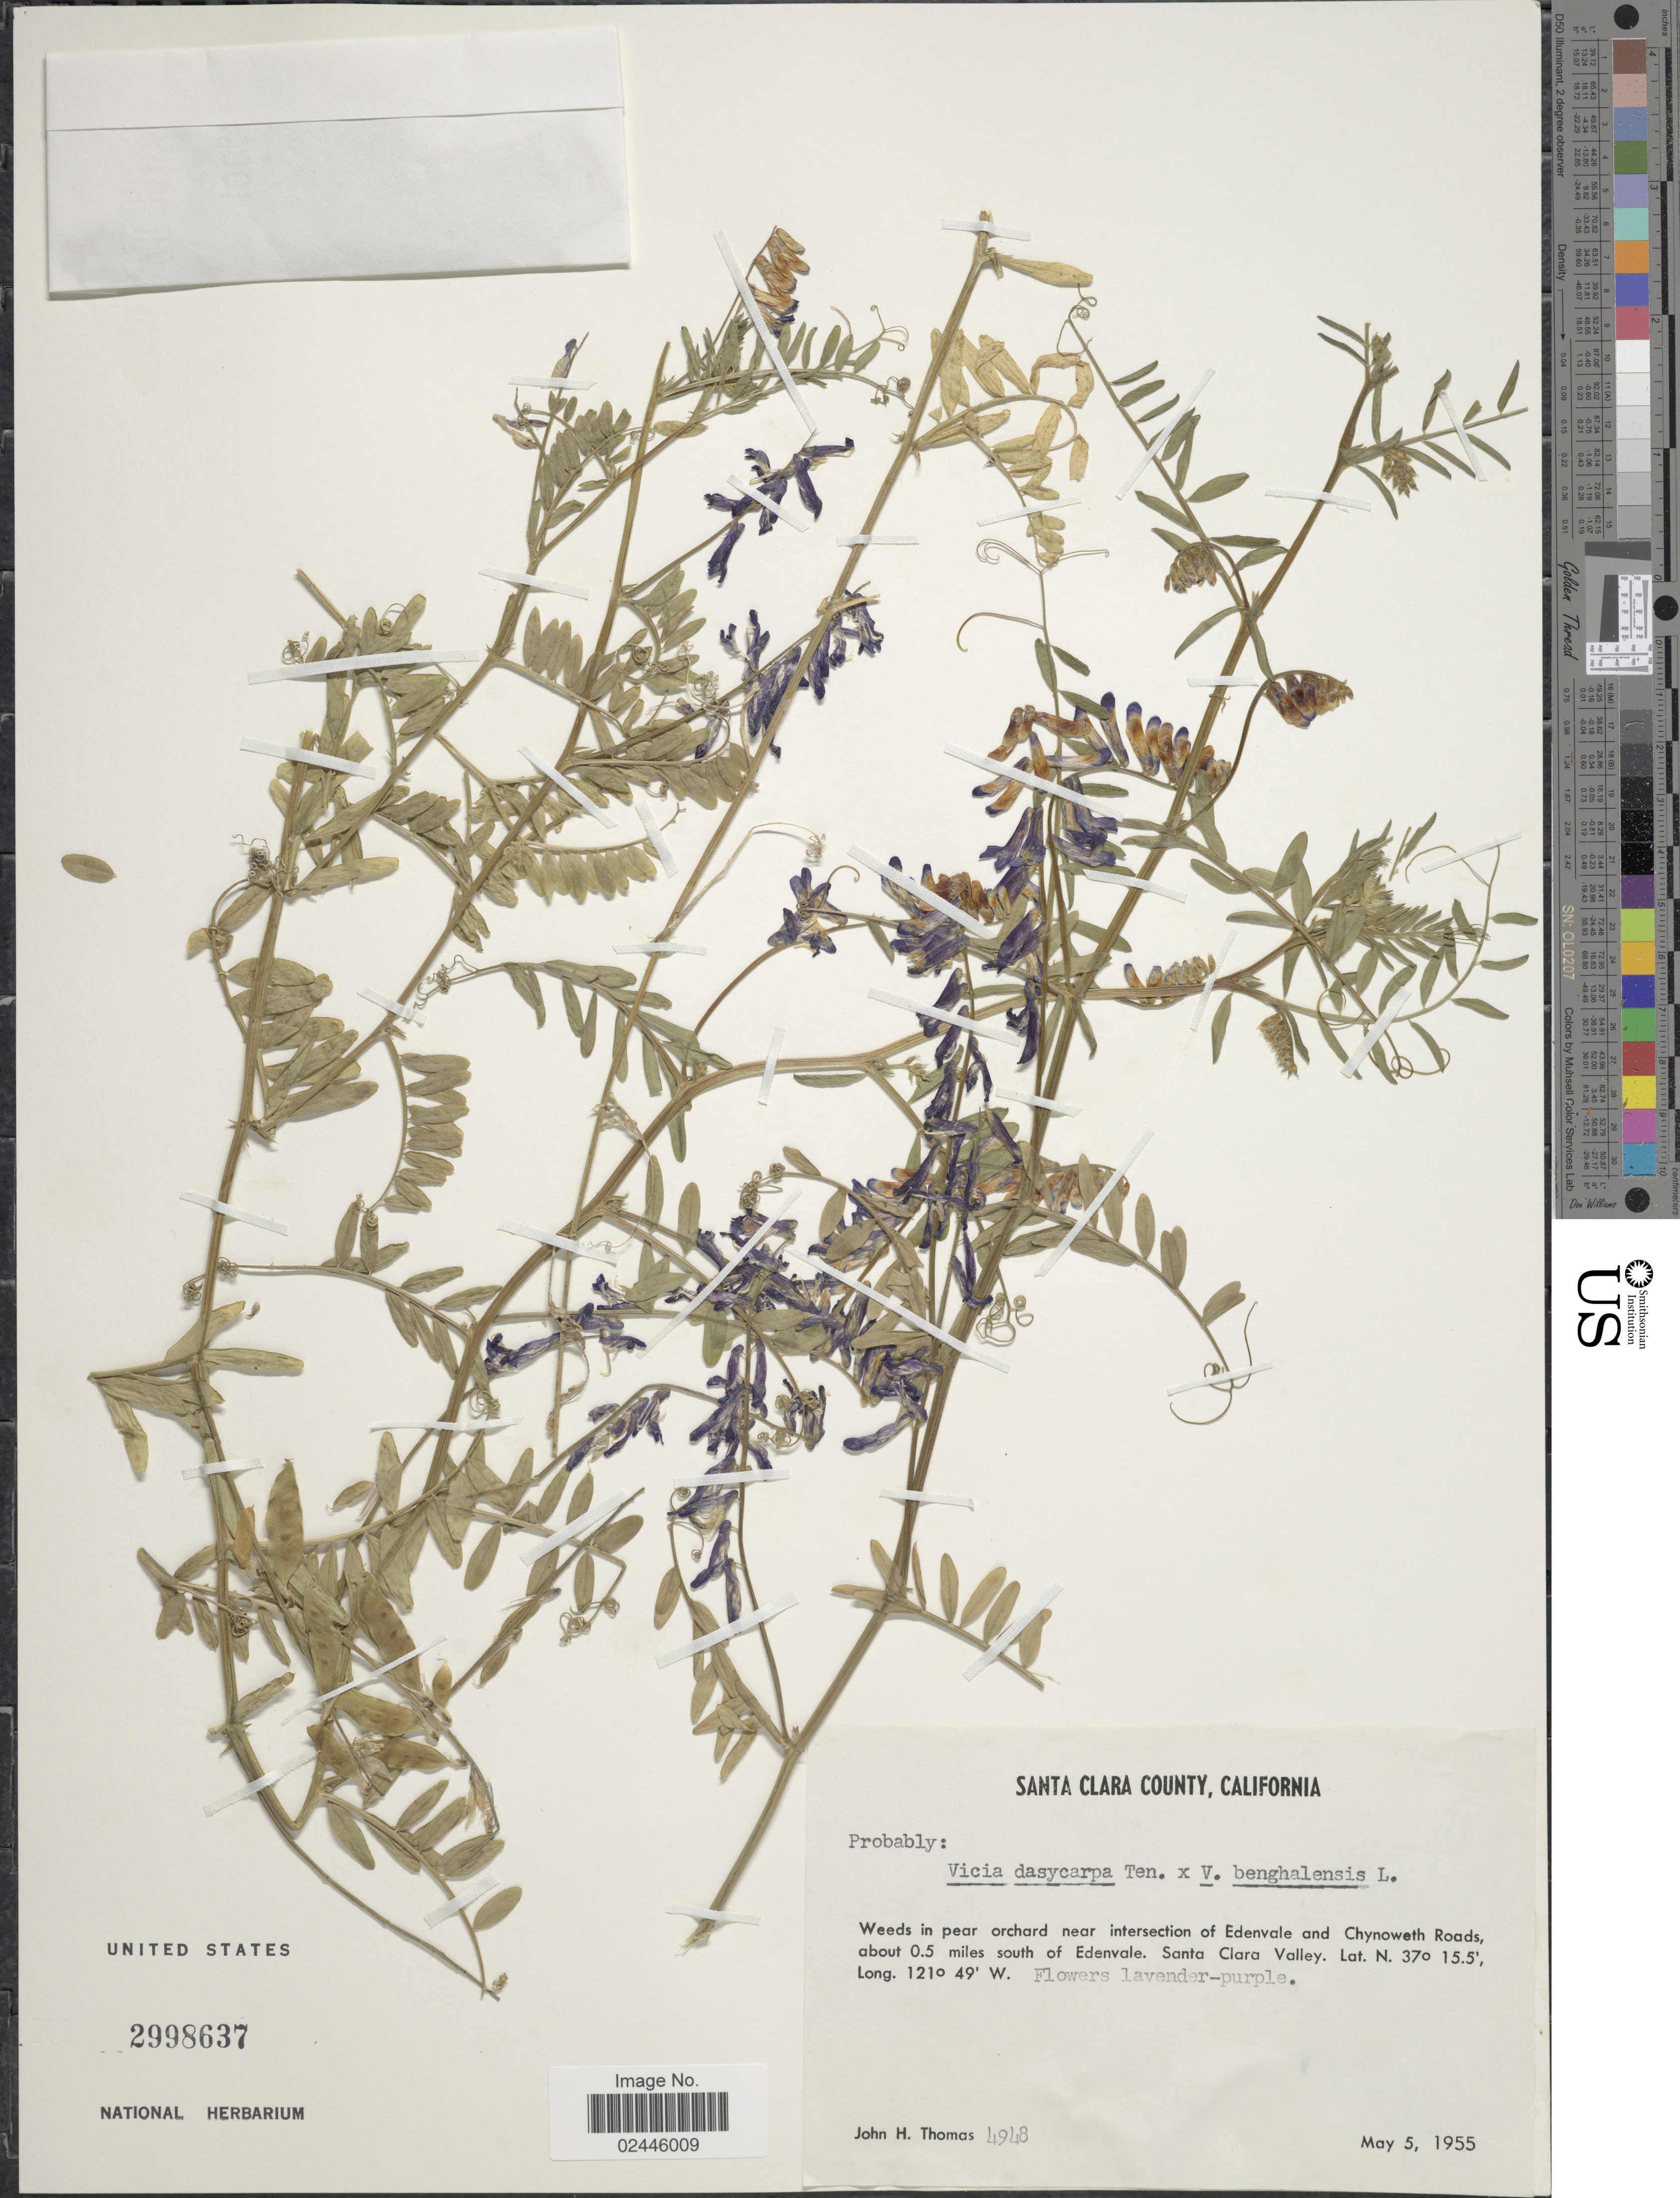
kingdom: Plantae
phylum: Tracheophyta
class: Magnoliopsida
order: Fabales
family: Fabaceae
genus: Vicia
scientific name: Vicia dasycarpa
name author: Ten.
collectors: J. H. Thomas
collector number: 4948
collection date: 1955-05-05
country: United States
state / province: California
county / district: Santa Clara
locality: Santa Clara County, weeds in pear orchard near intersection of Edenvale and Chynoweth Roads, about 0.5 miles south of Edenvale, Santa Clara Valley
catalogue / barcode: US 2998637